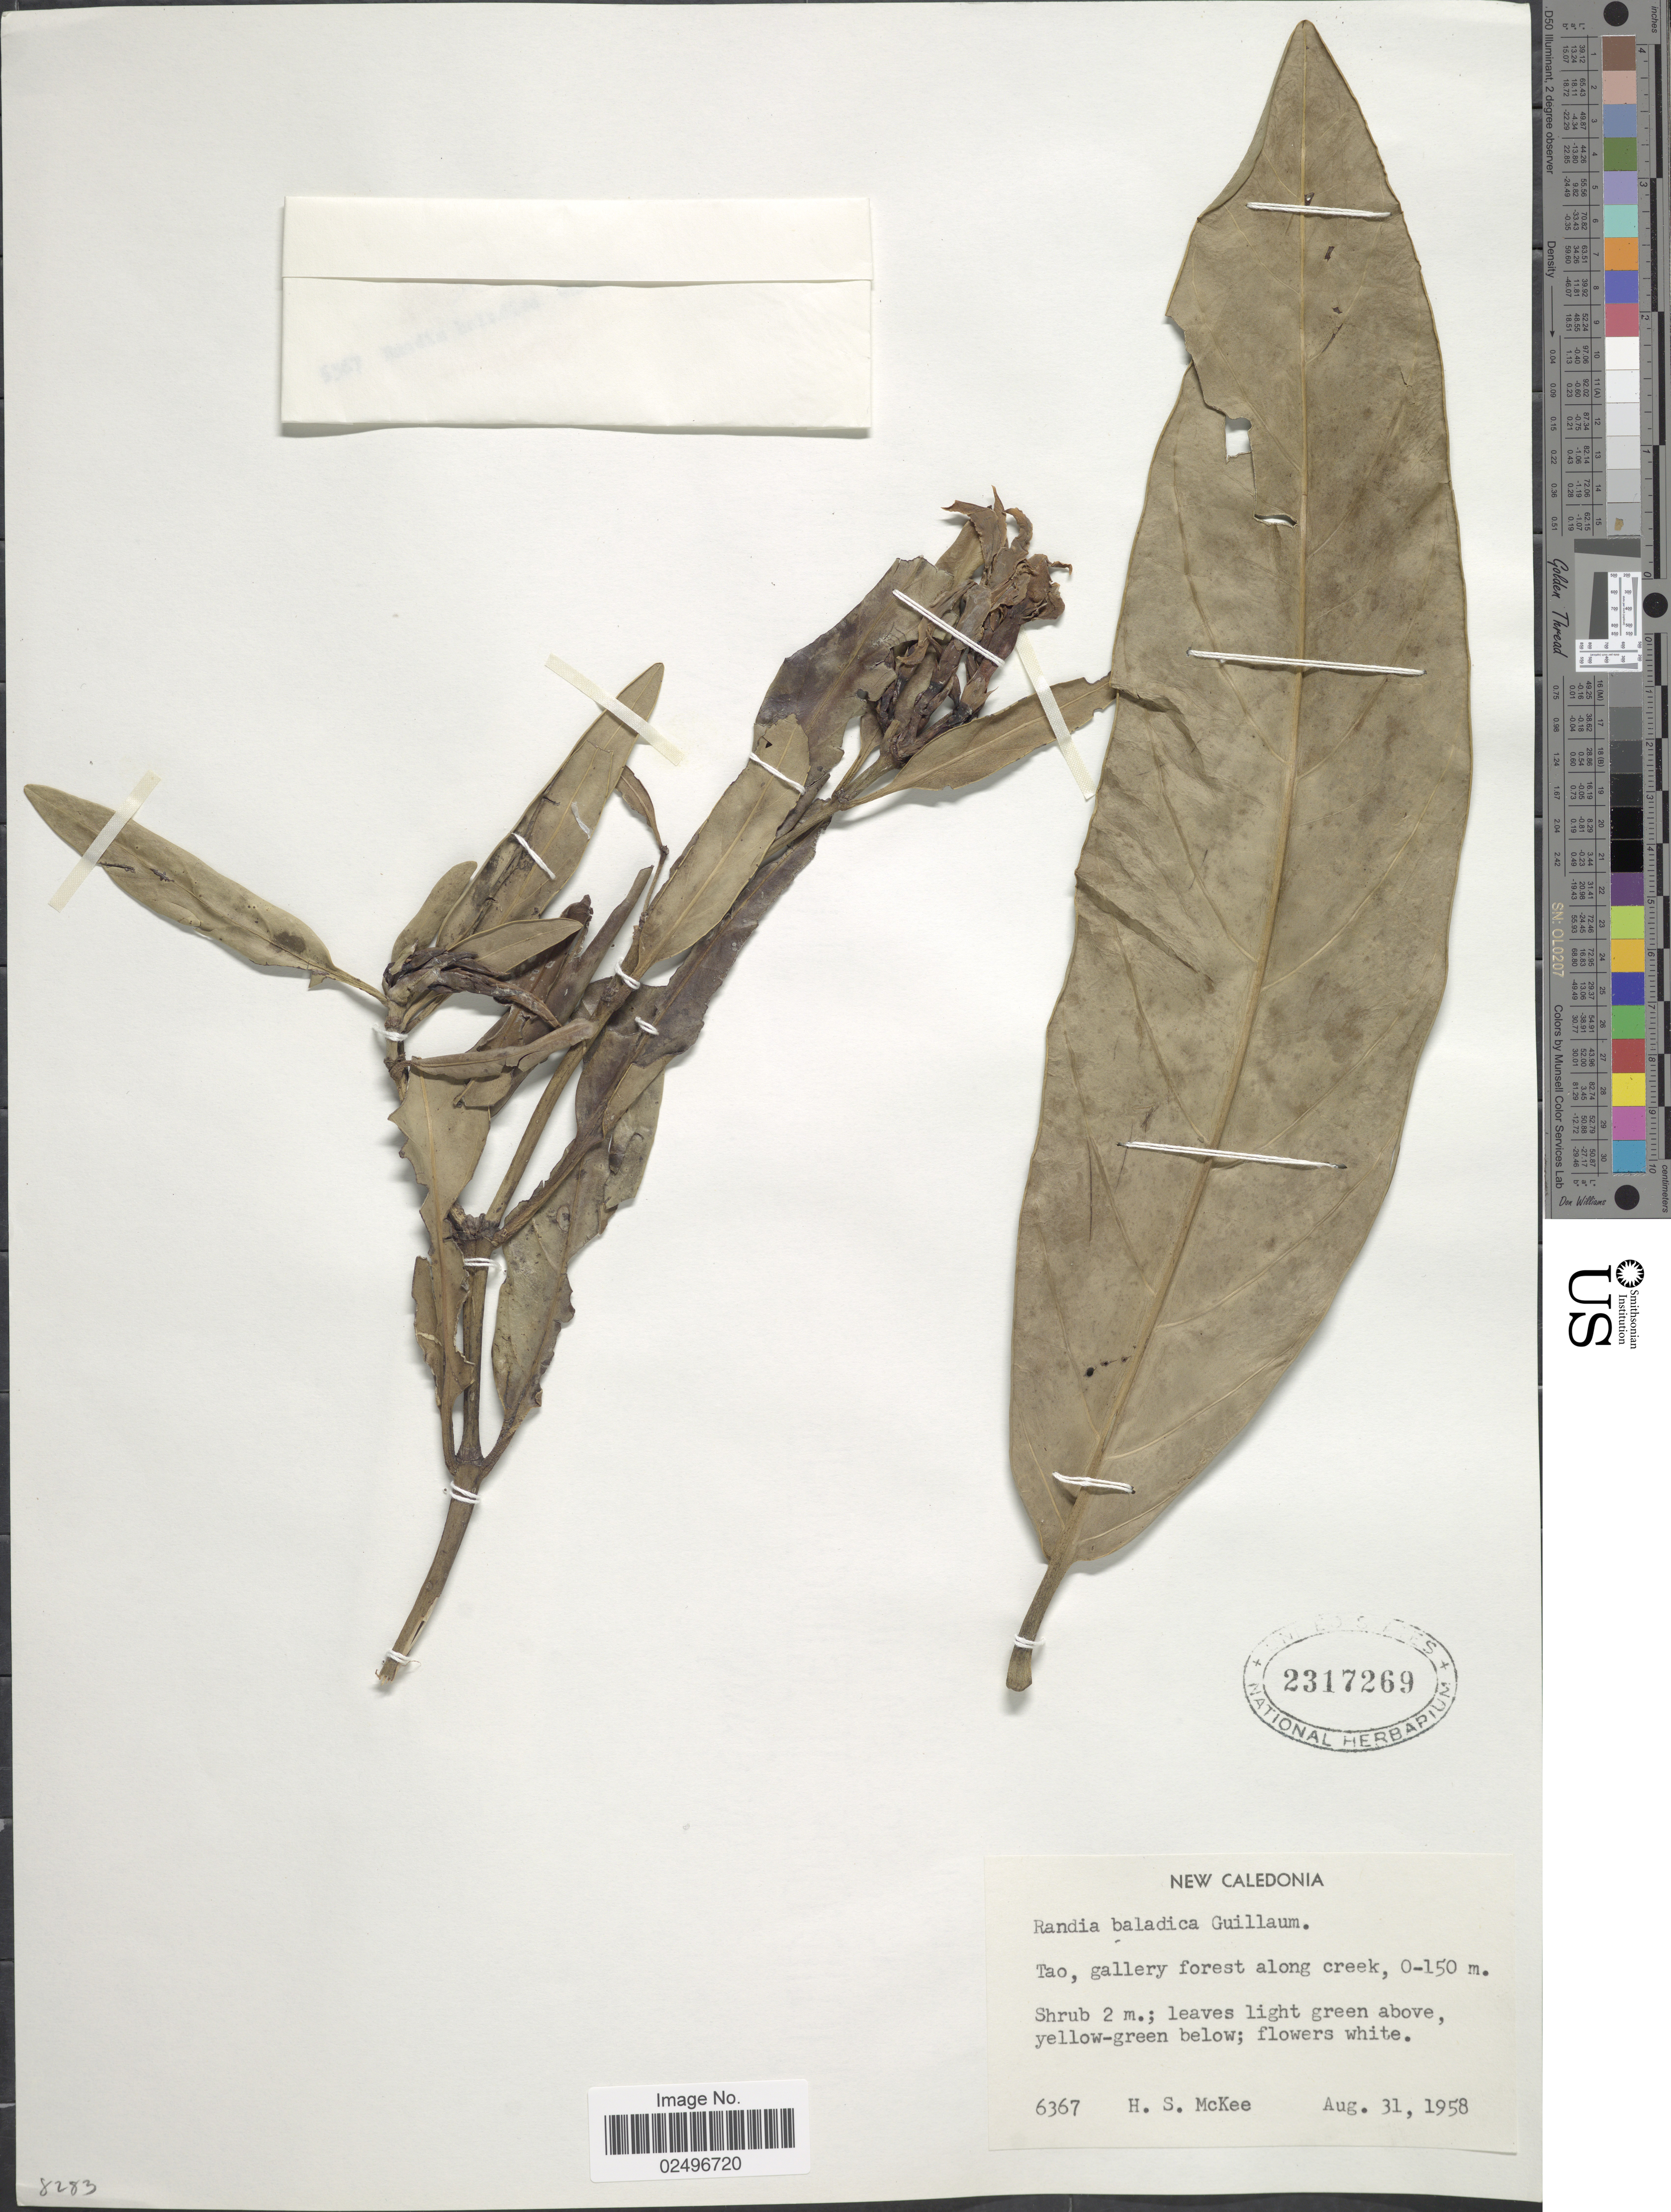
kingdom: Plantae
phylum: Tracheophyta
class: Magnoliopsida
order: Gentianales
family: Rubiaceae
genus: Atractocarpus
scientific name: Atractocarpus baladicus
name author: (Montrouz. ex Guillaumin & Beauvis.) Mouly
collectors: H. S. McKee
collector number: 6367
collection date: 1958-08-31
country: New Caledonia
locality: Tao, gallery forest along creek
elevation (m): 0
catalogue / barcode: US 2317269